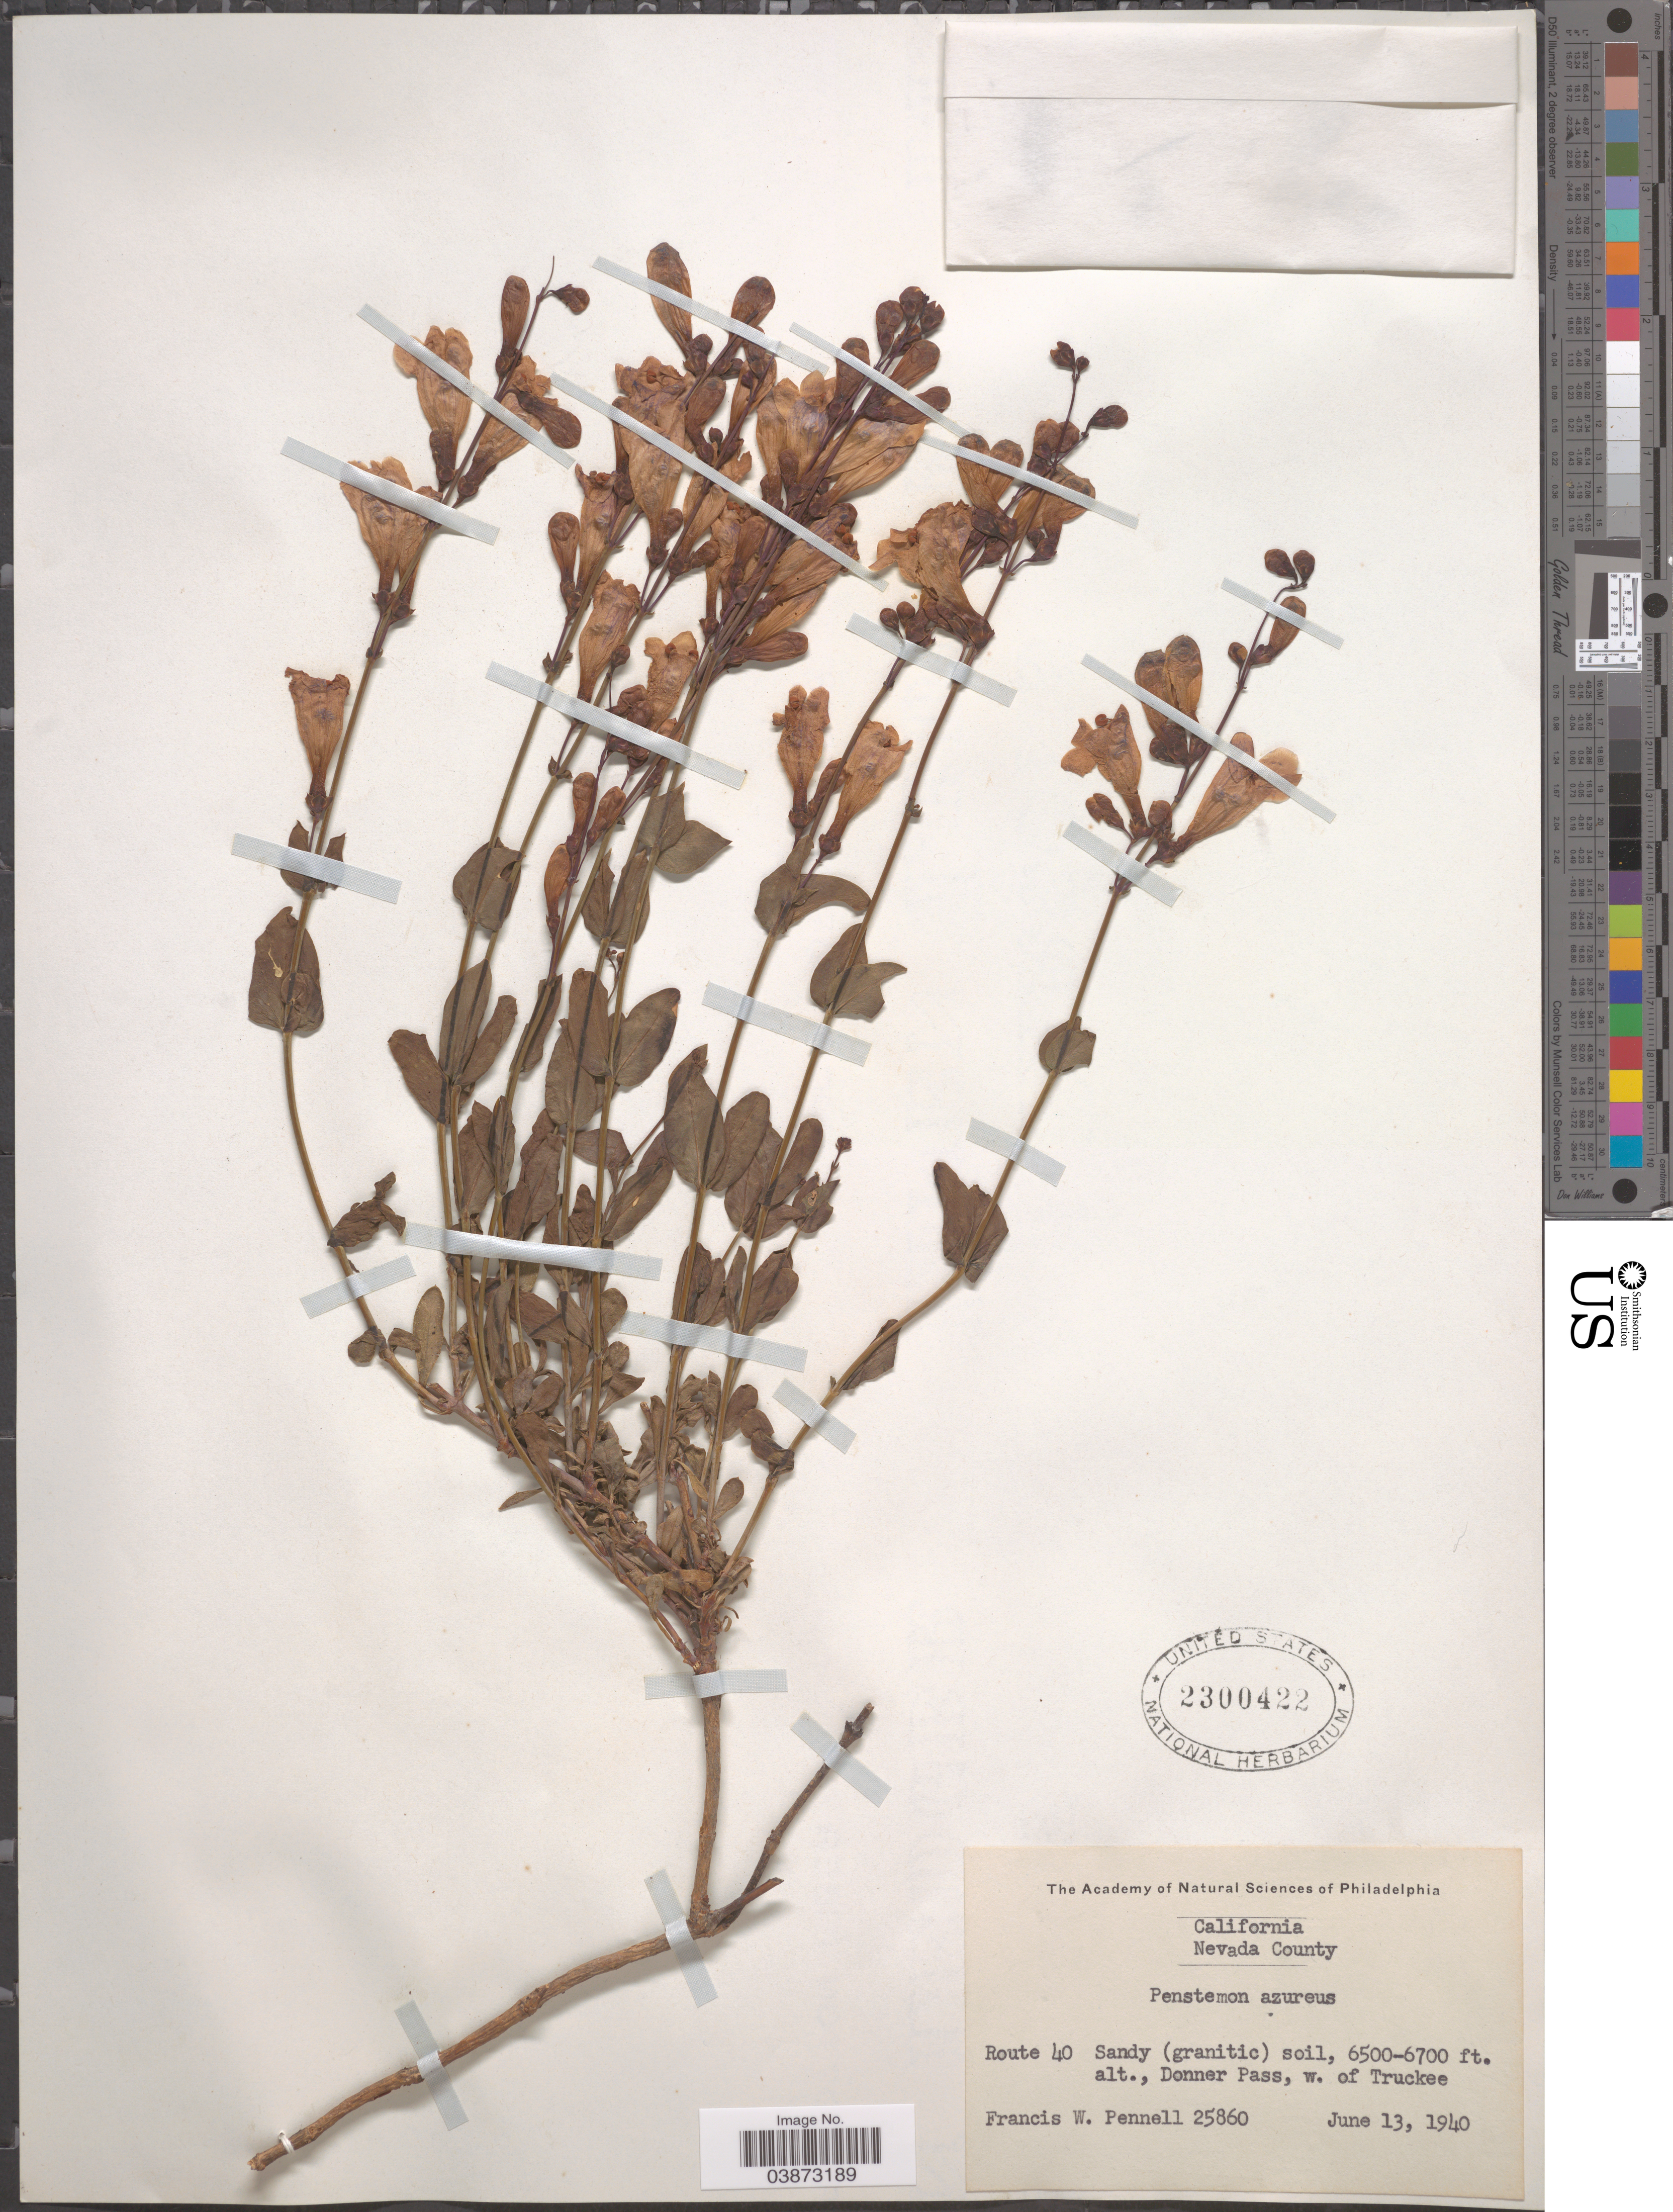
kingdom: Plantae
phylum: Tracheophyta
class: Magnoliopsida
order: Lamiales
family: Plantaginaceae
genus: Penstemon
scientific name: Penstemon azureus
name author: Benth.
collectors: F. W. Pennell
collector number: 25860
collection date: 1940-06-13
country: United States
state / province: California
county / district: Nevada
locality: Nevada County. Route 40. Donner Pass, w. of Truckee.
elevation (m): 1981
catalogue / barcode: US 2300422